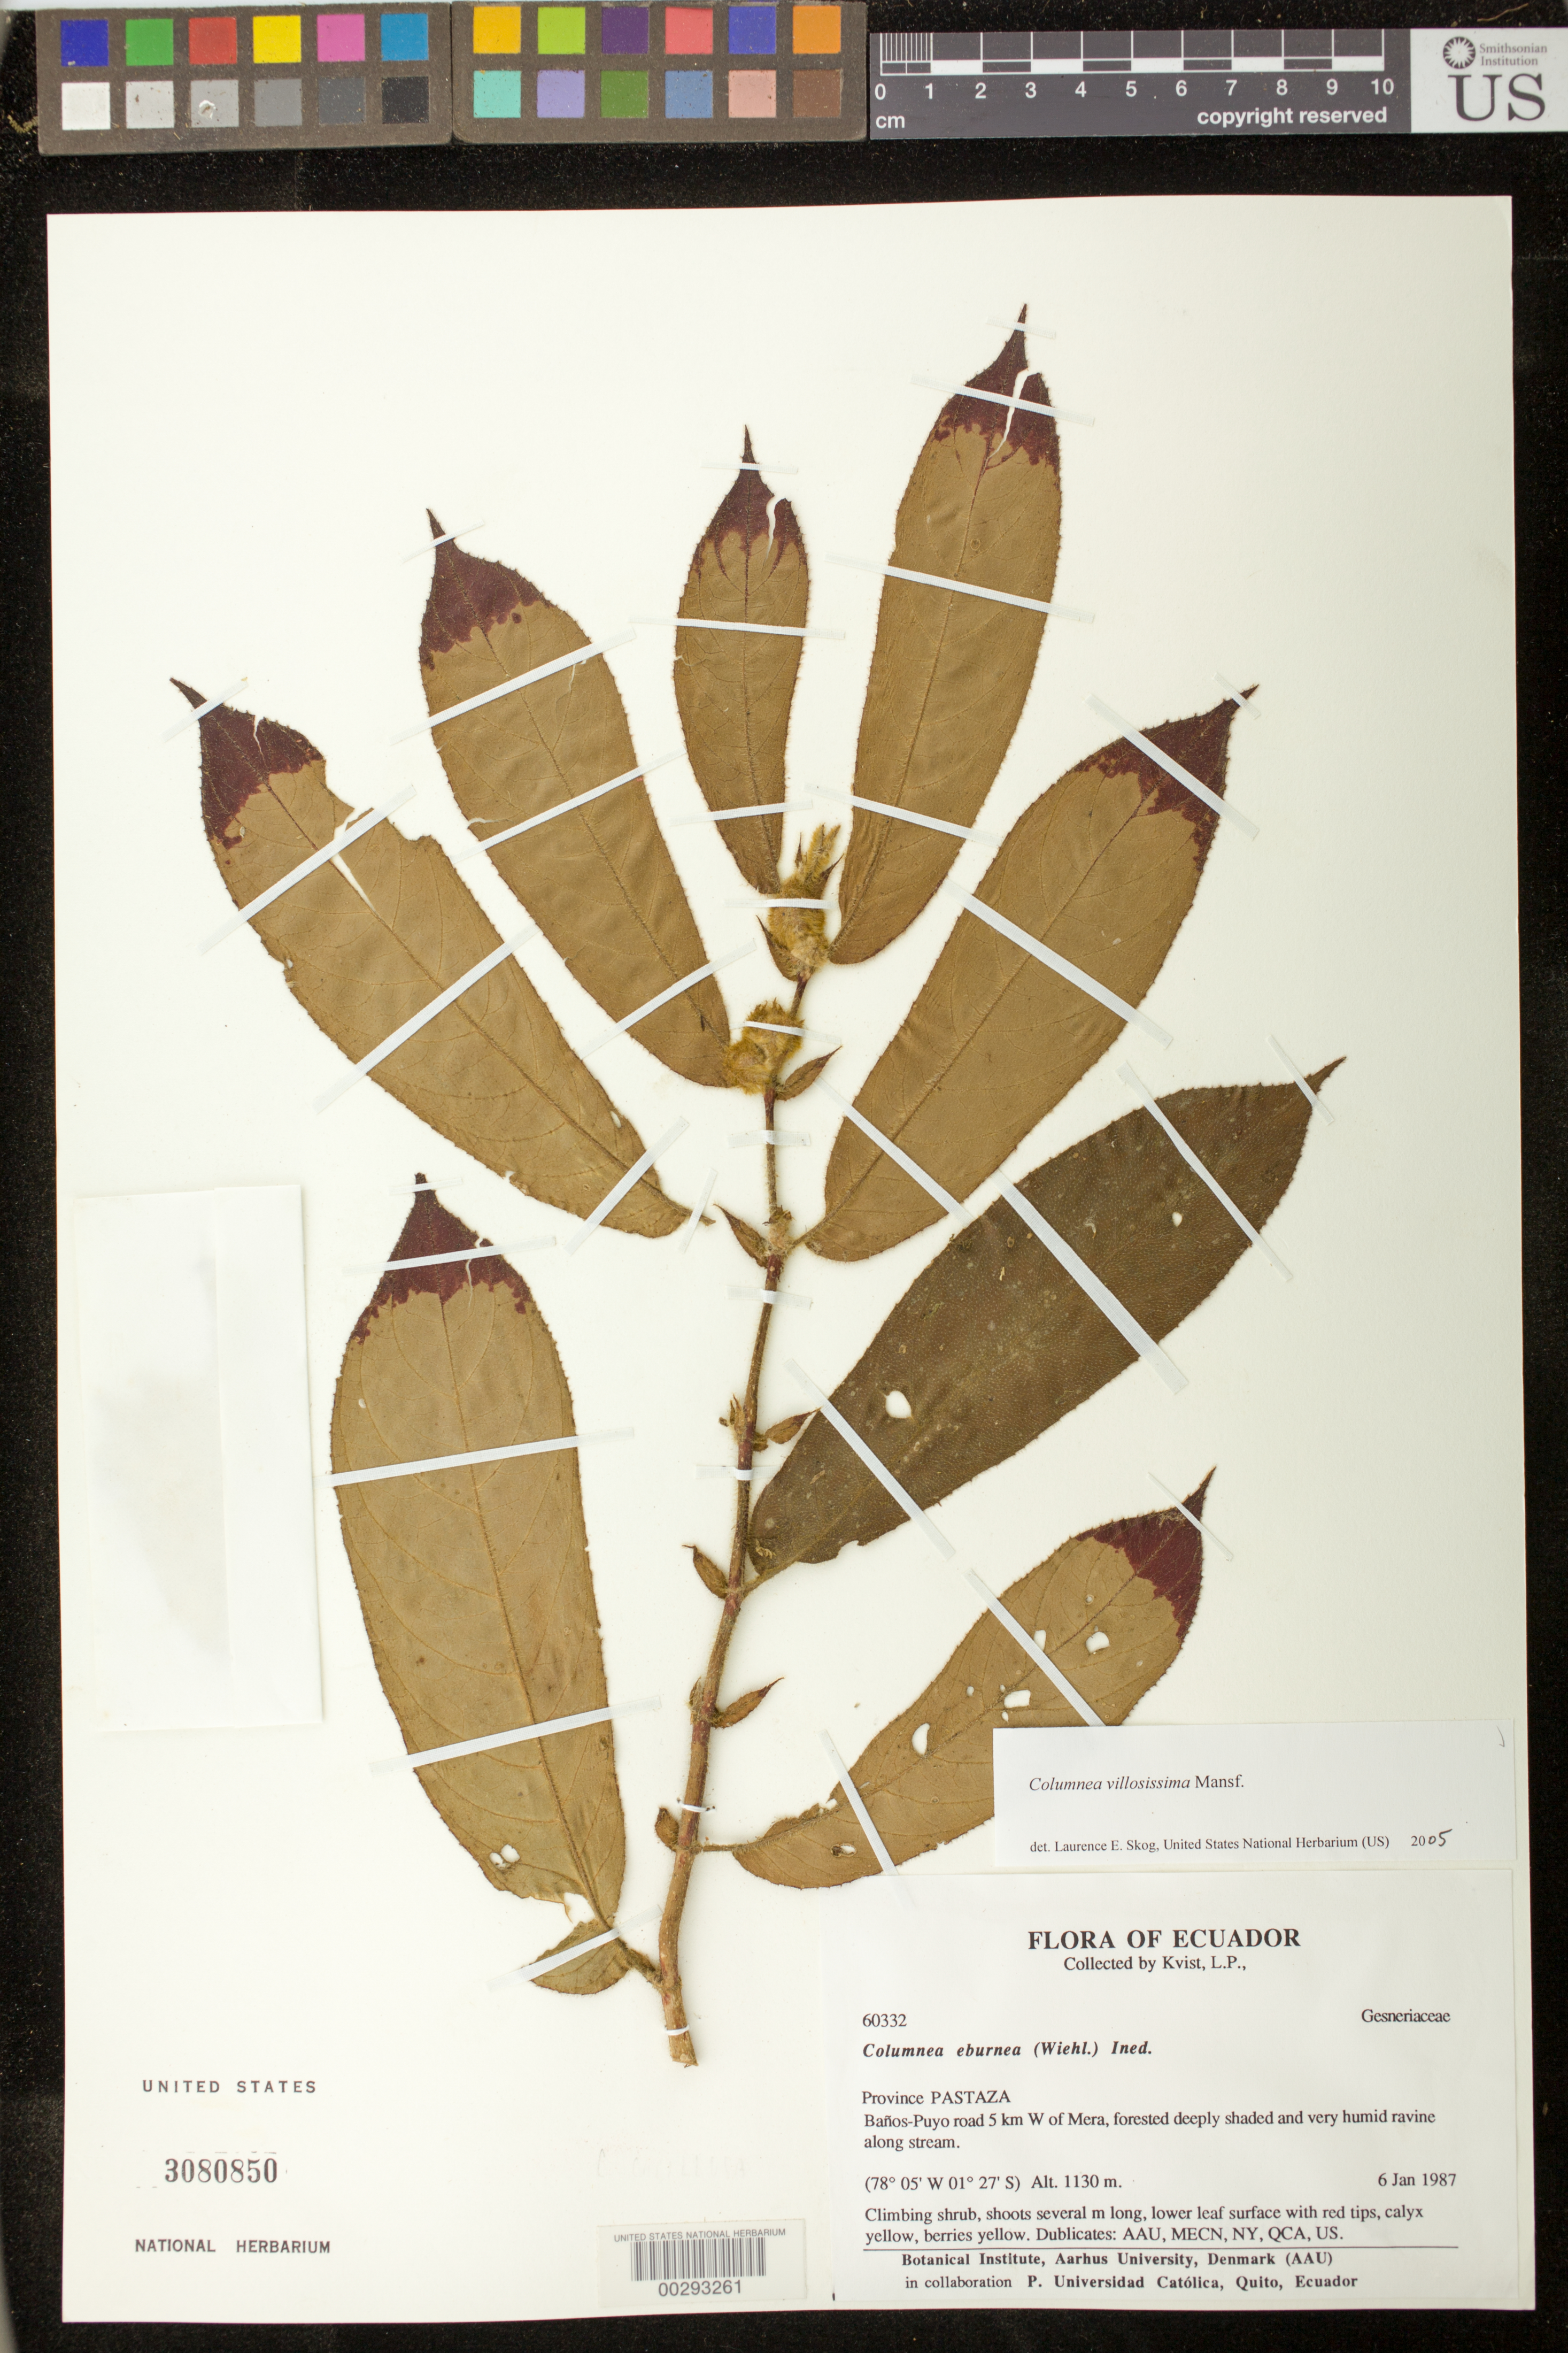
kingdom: Plantae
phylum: Tracheophyta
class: Magnoliopsida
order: Lamiales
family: Gesneriaceae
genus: Columnea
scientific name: Columnea villosissima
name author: Mansf.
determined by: Skog, Laurence E.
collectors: L. P. Kvist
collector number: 60332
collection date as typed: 06 Jan 1987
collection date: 1987-01-06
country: Ecuador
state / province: Pastaza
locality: Baños - Puyo road 5 km W of Mera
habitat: Forested deeply shaded and humid ravine along stream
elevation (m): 1130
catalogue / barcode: US 3080850